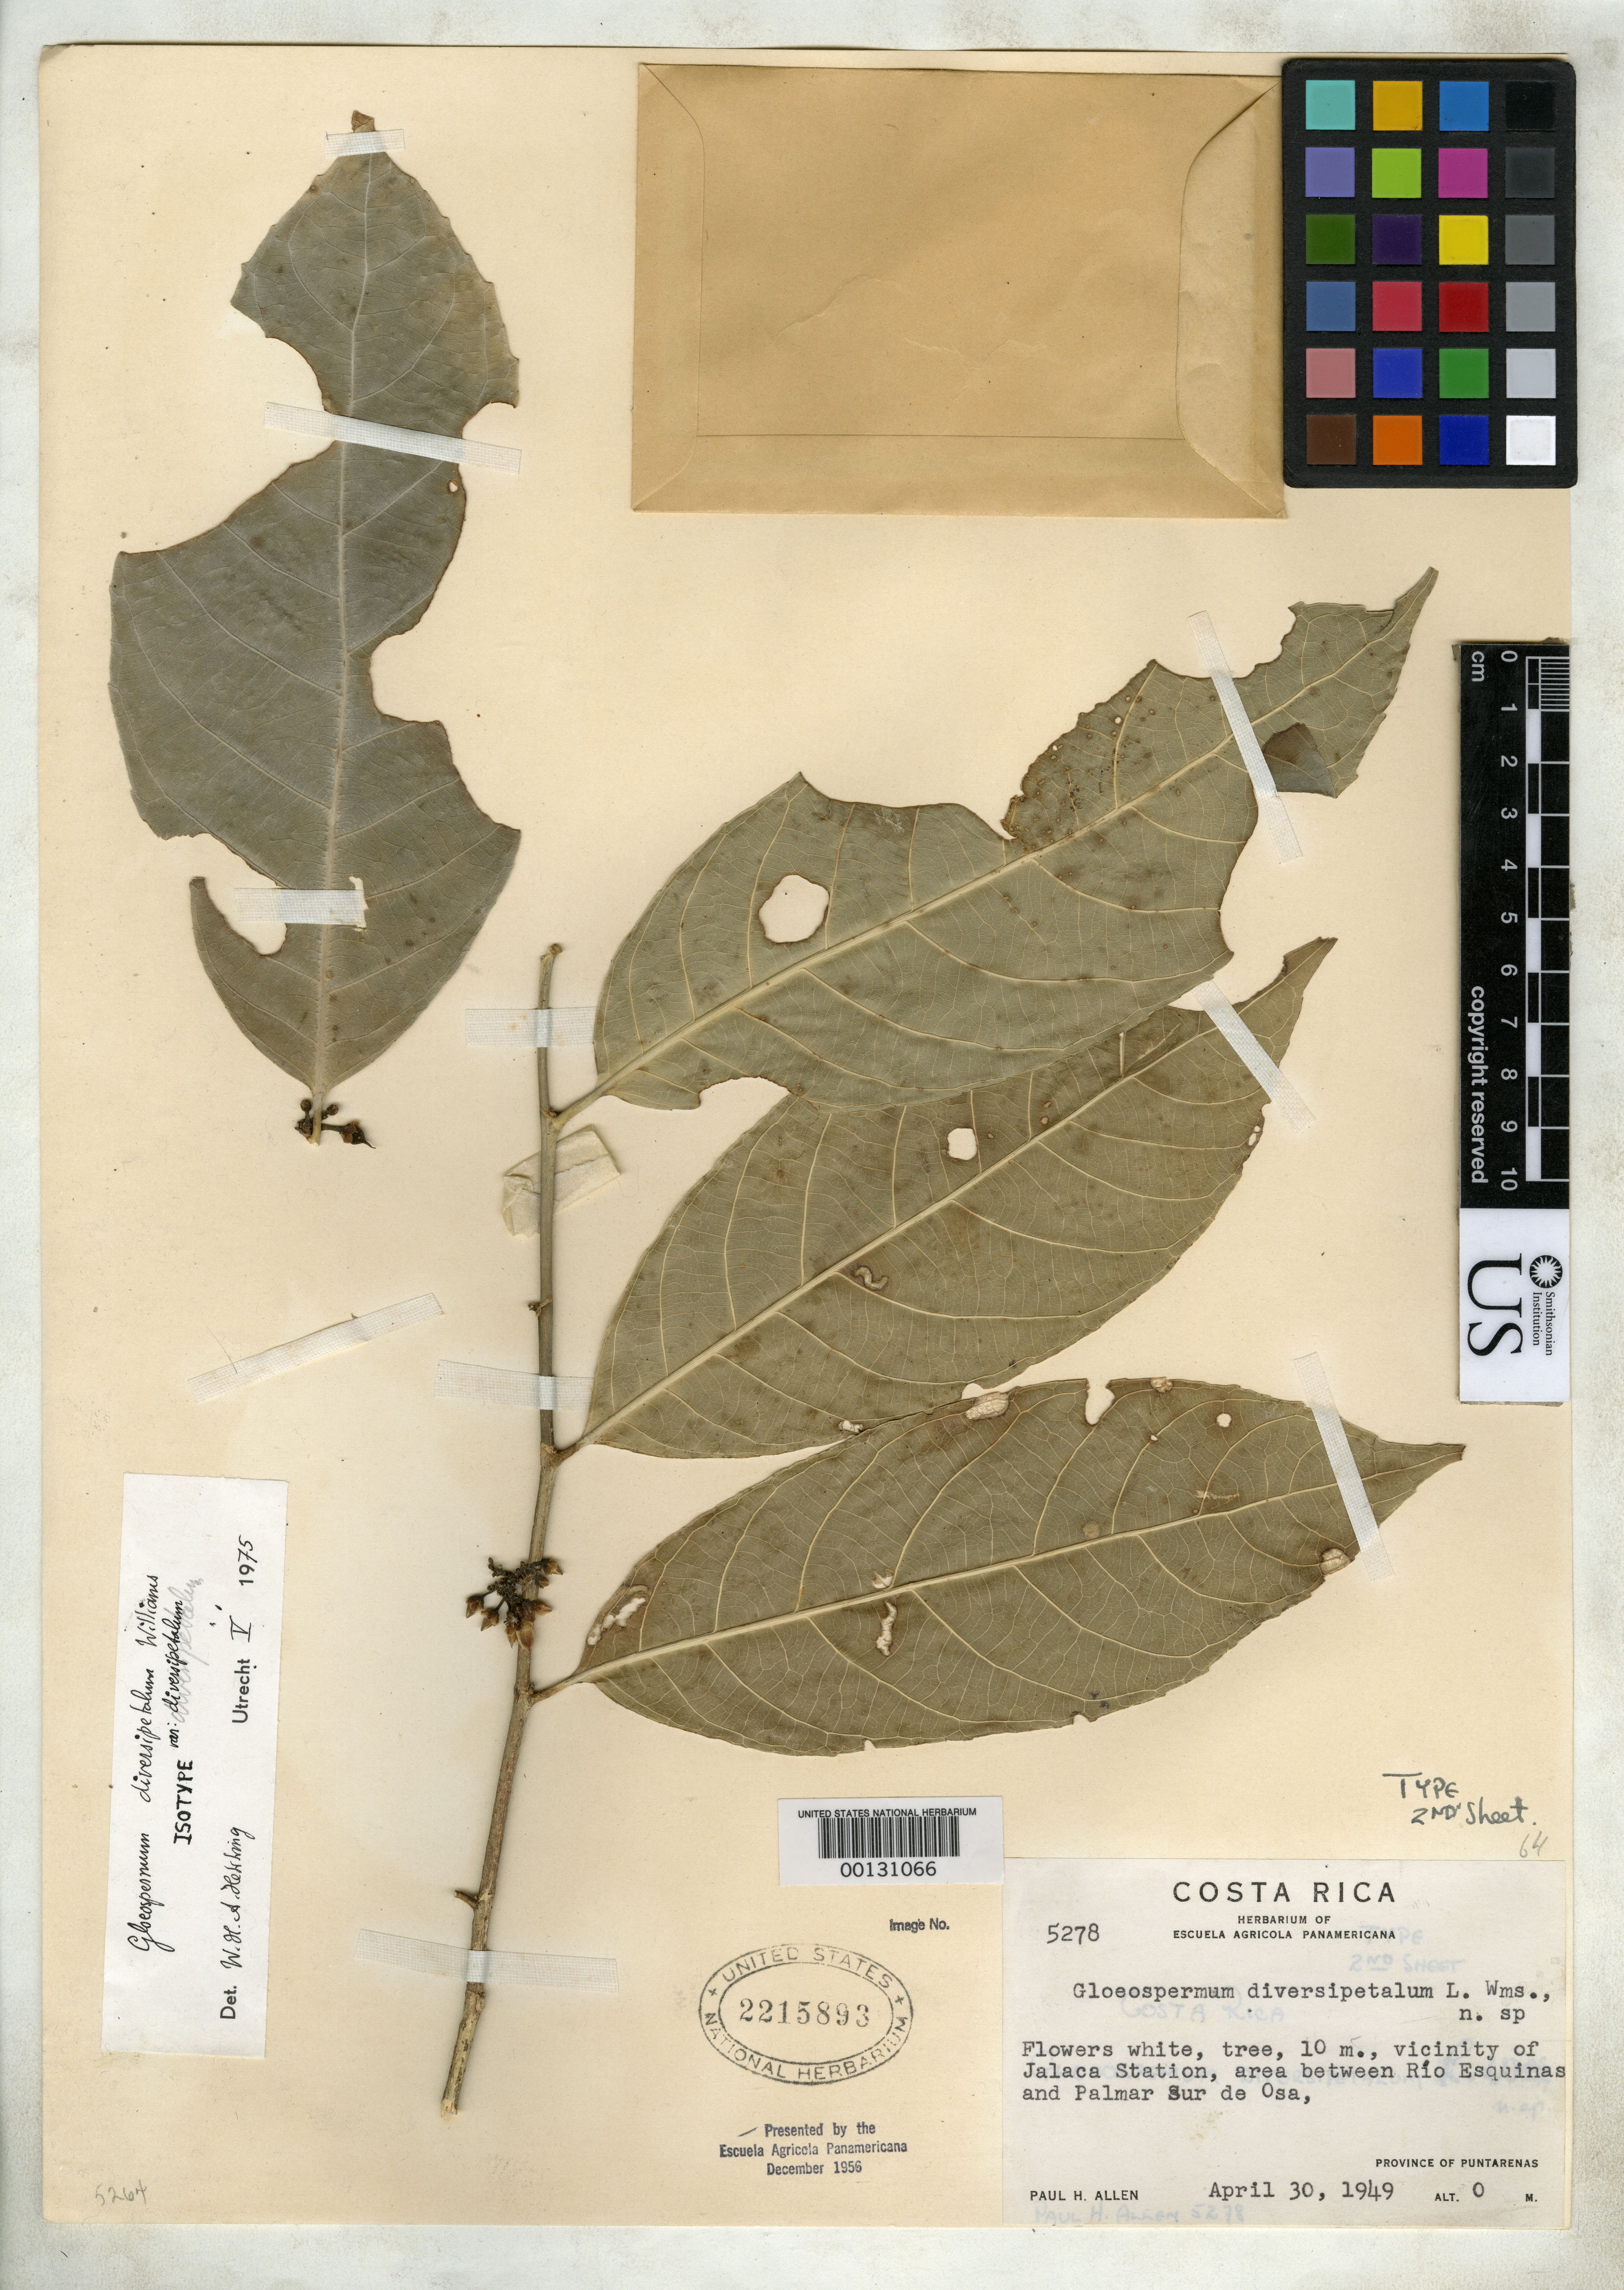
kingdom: Plantae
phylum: Tracheophyta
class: Magnoliopsida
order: Malpighiales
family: Violaceae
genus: Gloeospermum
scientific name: Gloeospermum diversipetalum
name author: L.O. Williams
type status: Holotype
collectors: P. H. Allen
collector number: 5278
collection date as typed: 30 Apr 1949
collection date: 1949-04-30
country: Costa Rica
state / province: Puntarenas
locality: Jalaca Station, between Rio Esquinas and Palmar Sur de Osa.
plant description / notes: "Presented by the Escuela Agricola Panamericana December 1956." Holotype [on 2 sheets], transferred from EAP to US (see Dorr et al. 2009, Taxon 58: 993-1001).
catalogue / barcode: US 2215893